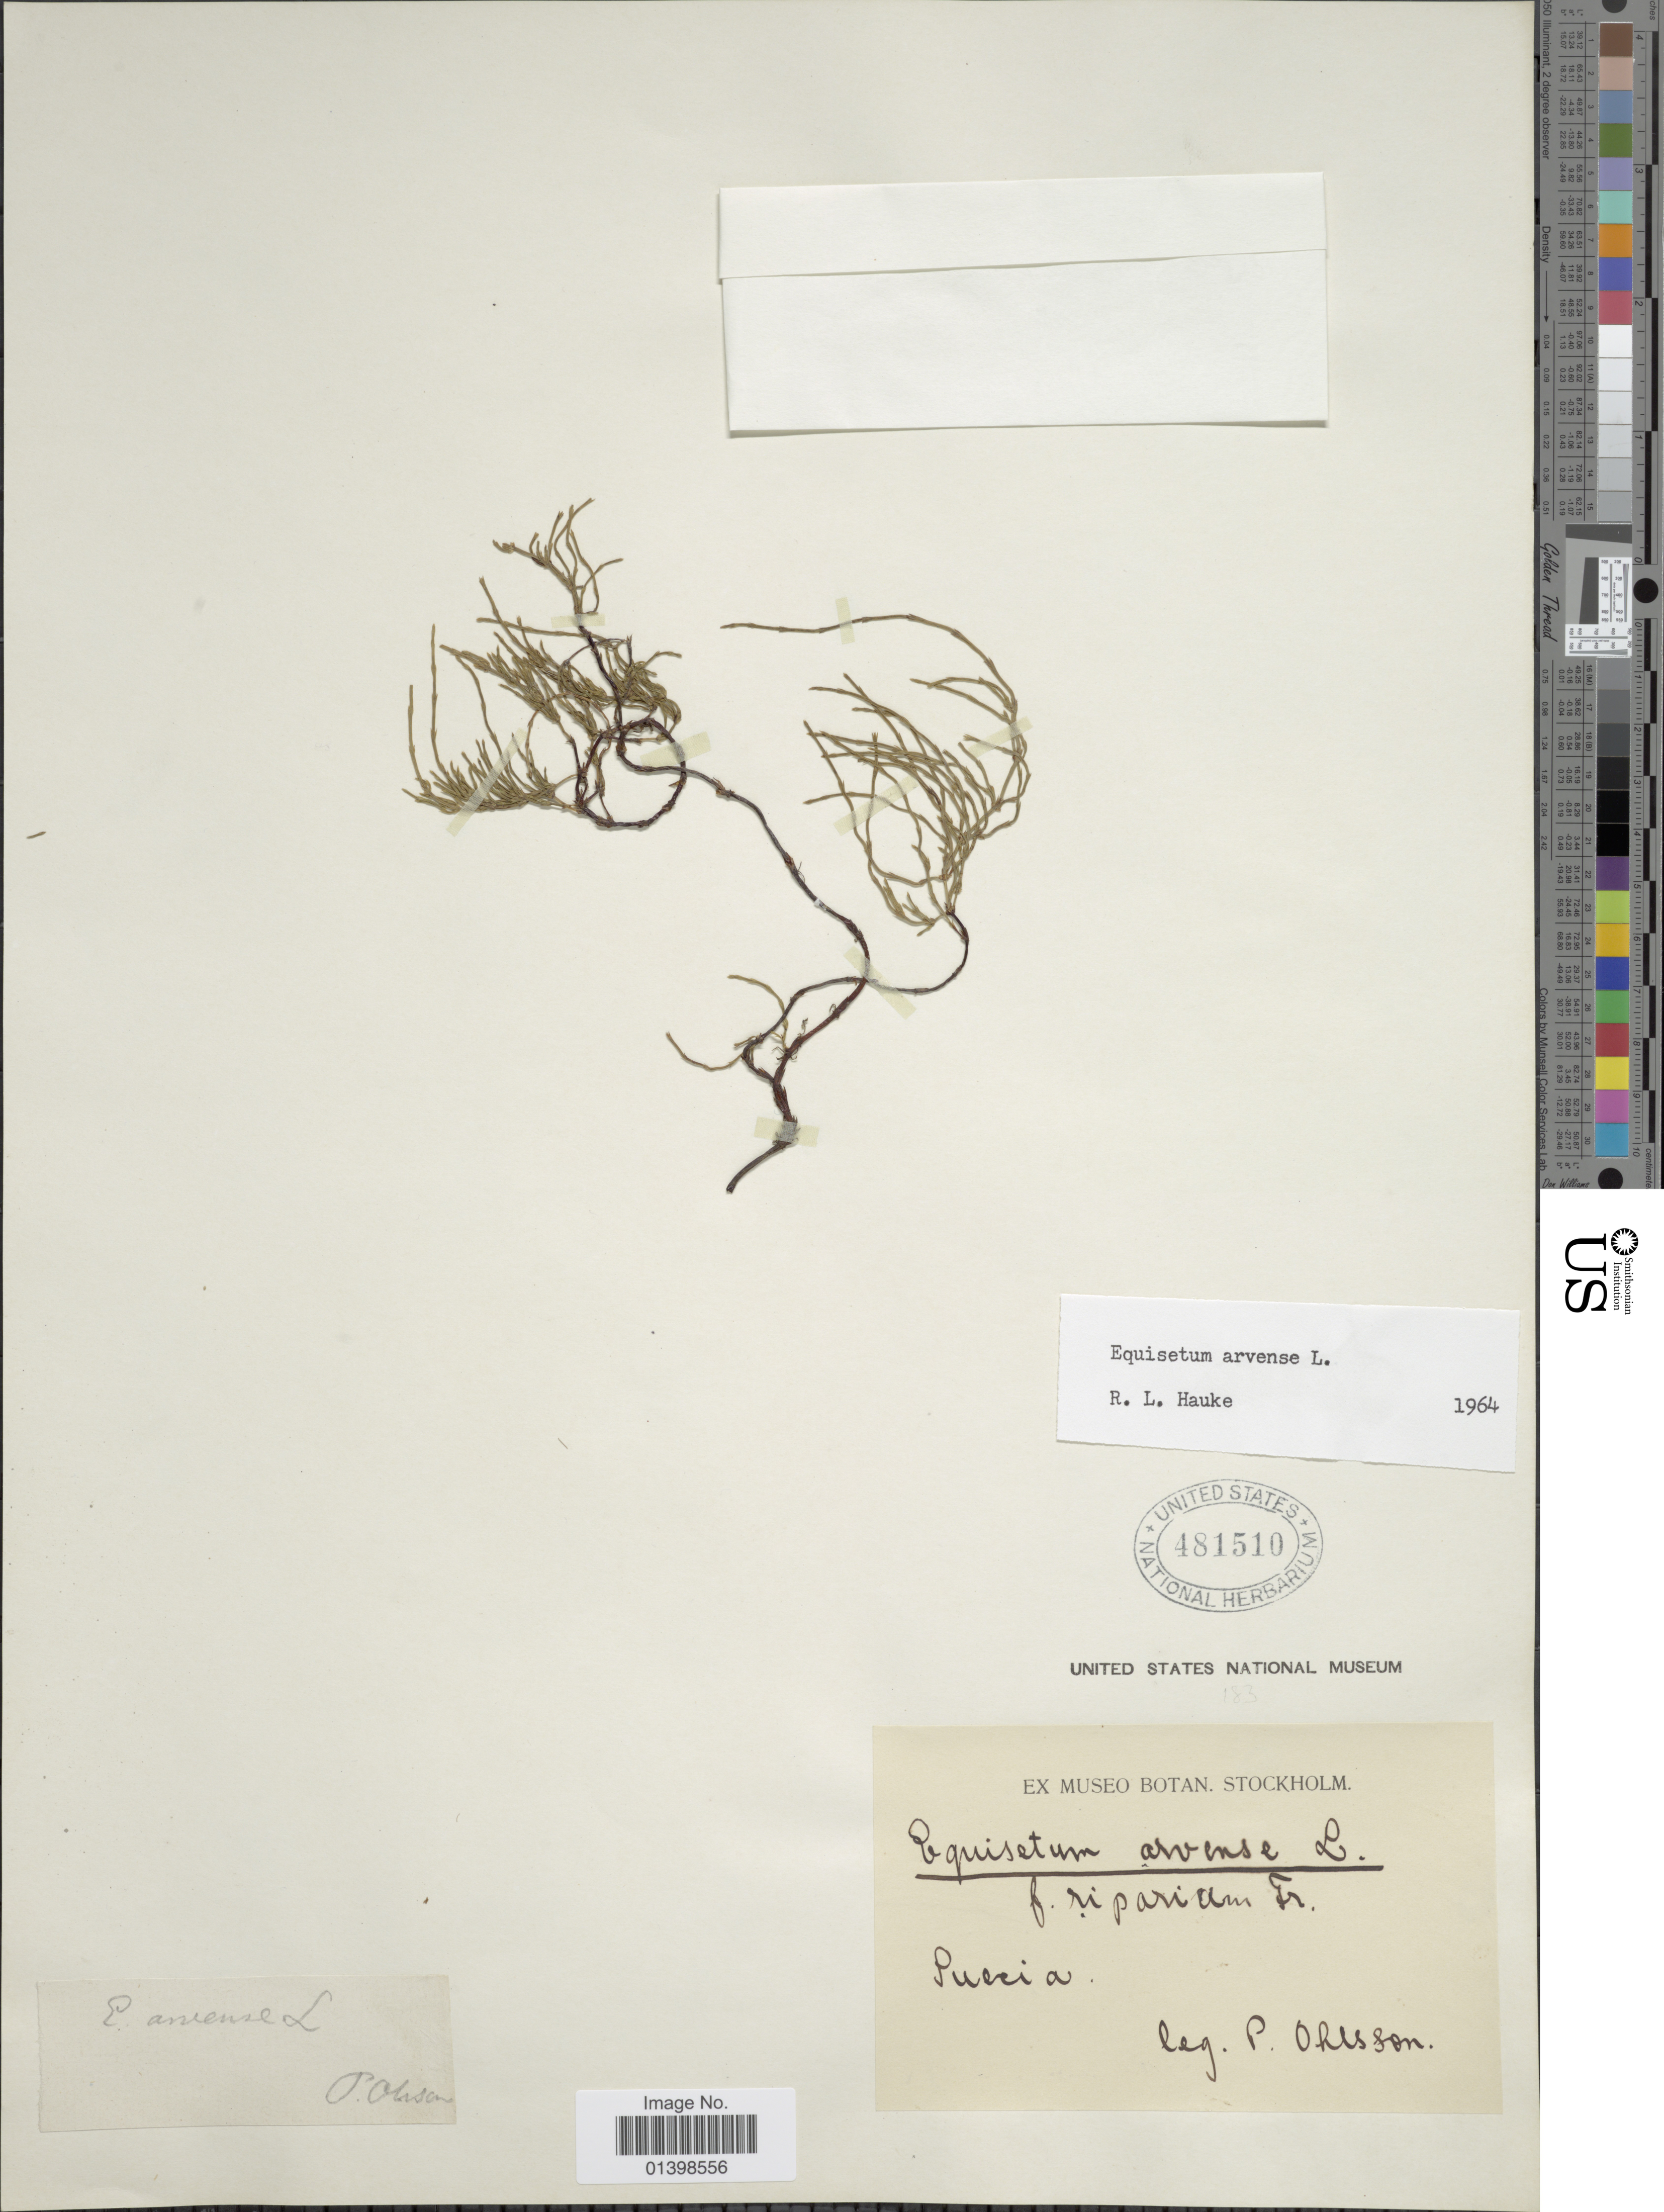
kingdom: Plantae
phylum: Tracheophyta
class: Polypodiopsida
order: Equisetales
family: Equisetaceae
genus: Equisetum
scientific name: Equisetum arvense f. riparium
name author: (Fr.) Milde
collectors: P. Ohlsson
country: Sweden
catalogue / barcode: US 481510